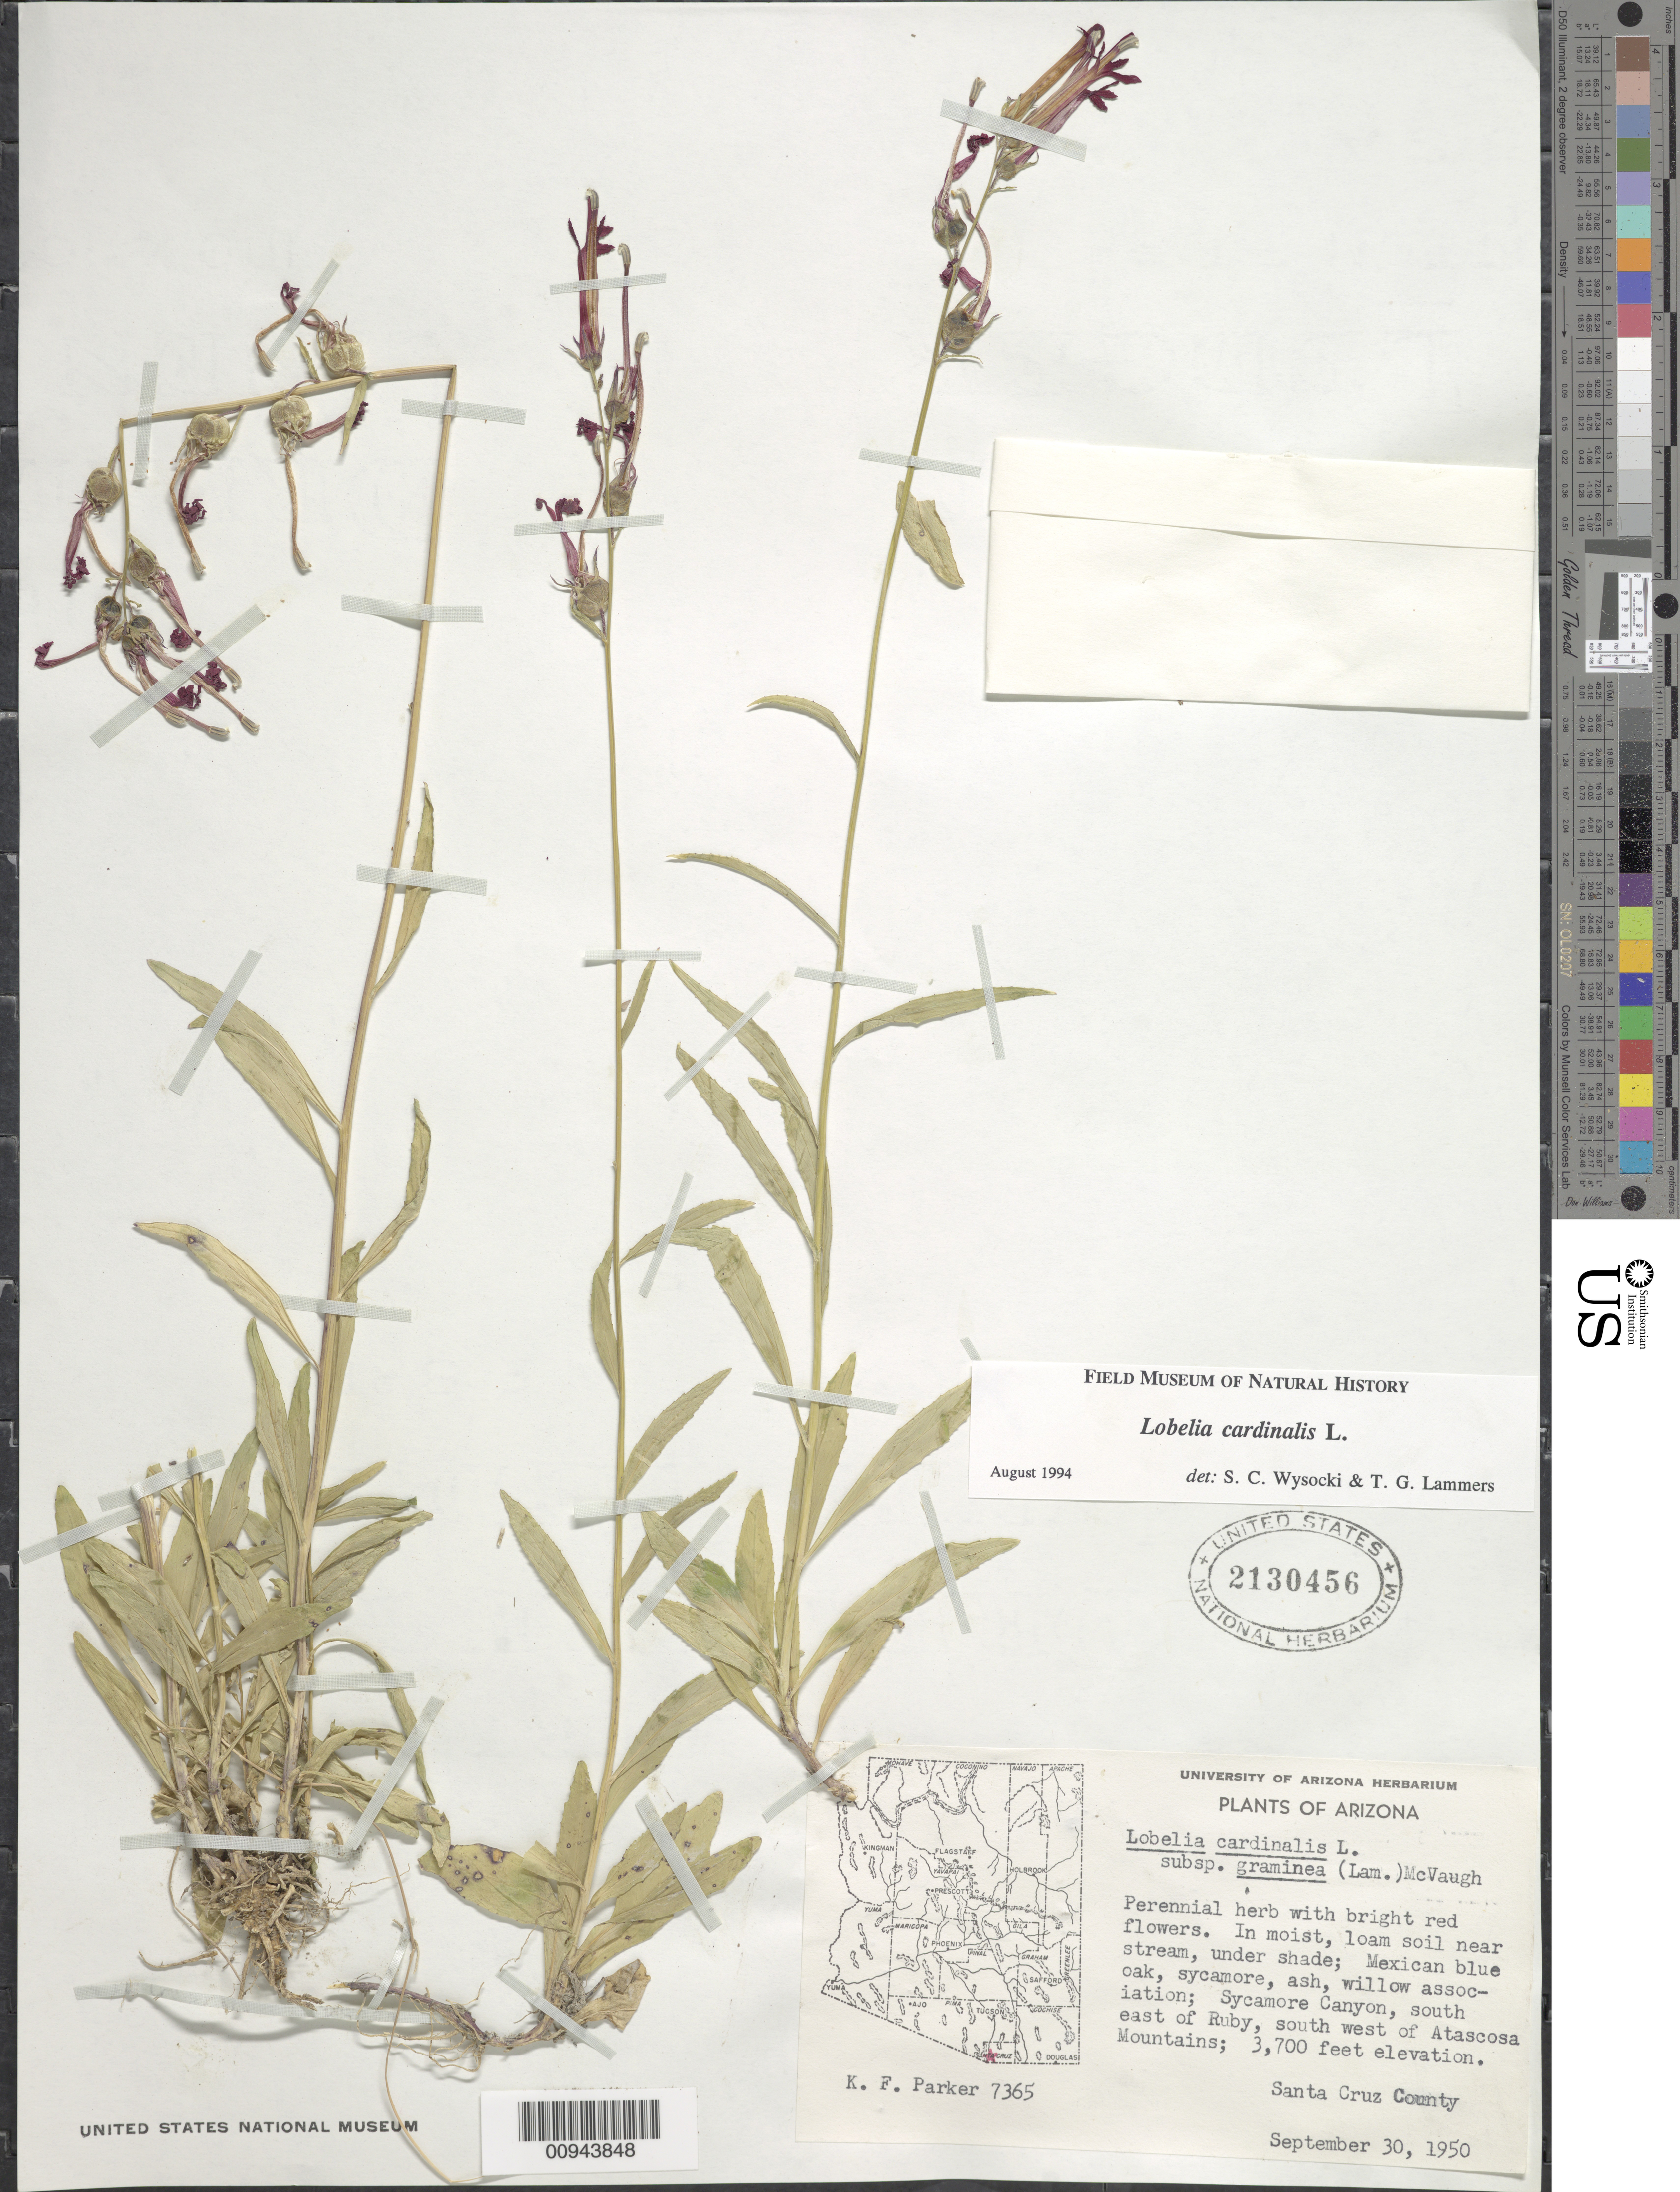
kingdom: Plantae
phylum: Tracheophyta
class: Magnoliopsida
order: Asterales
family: Campanulaceae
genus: Lobelia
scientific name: Lobelia cardinalis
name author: L.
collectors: K. F. Parker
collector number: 7365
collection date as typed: September 30, 1950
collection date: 1950-09-30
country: United States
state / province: Arizona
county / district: Santa Cruz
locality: Sycamore Canyon, southeast of Ruby, southwest of Atascosa Mountains.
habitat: On moist, loam soil near stream, under shade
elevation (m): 1128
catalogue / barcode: US 2130456